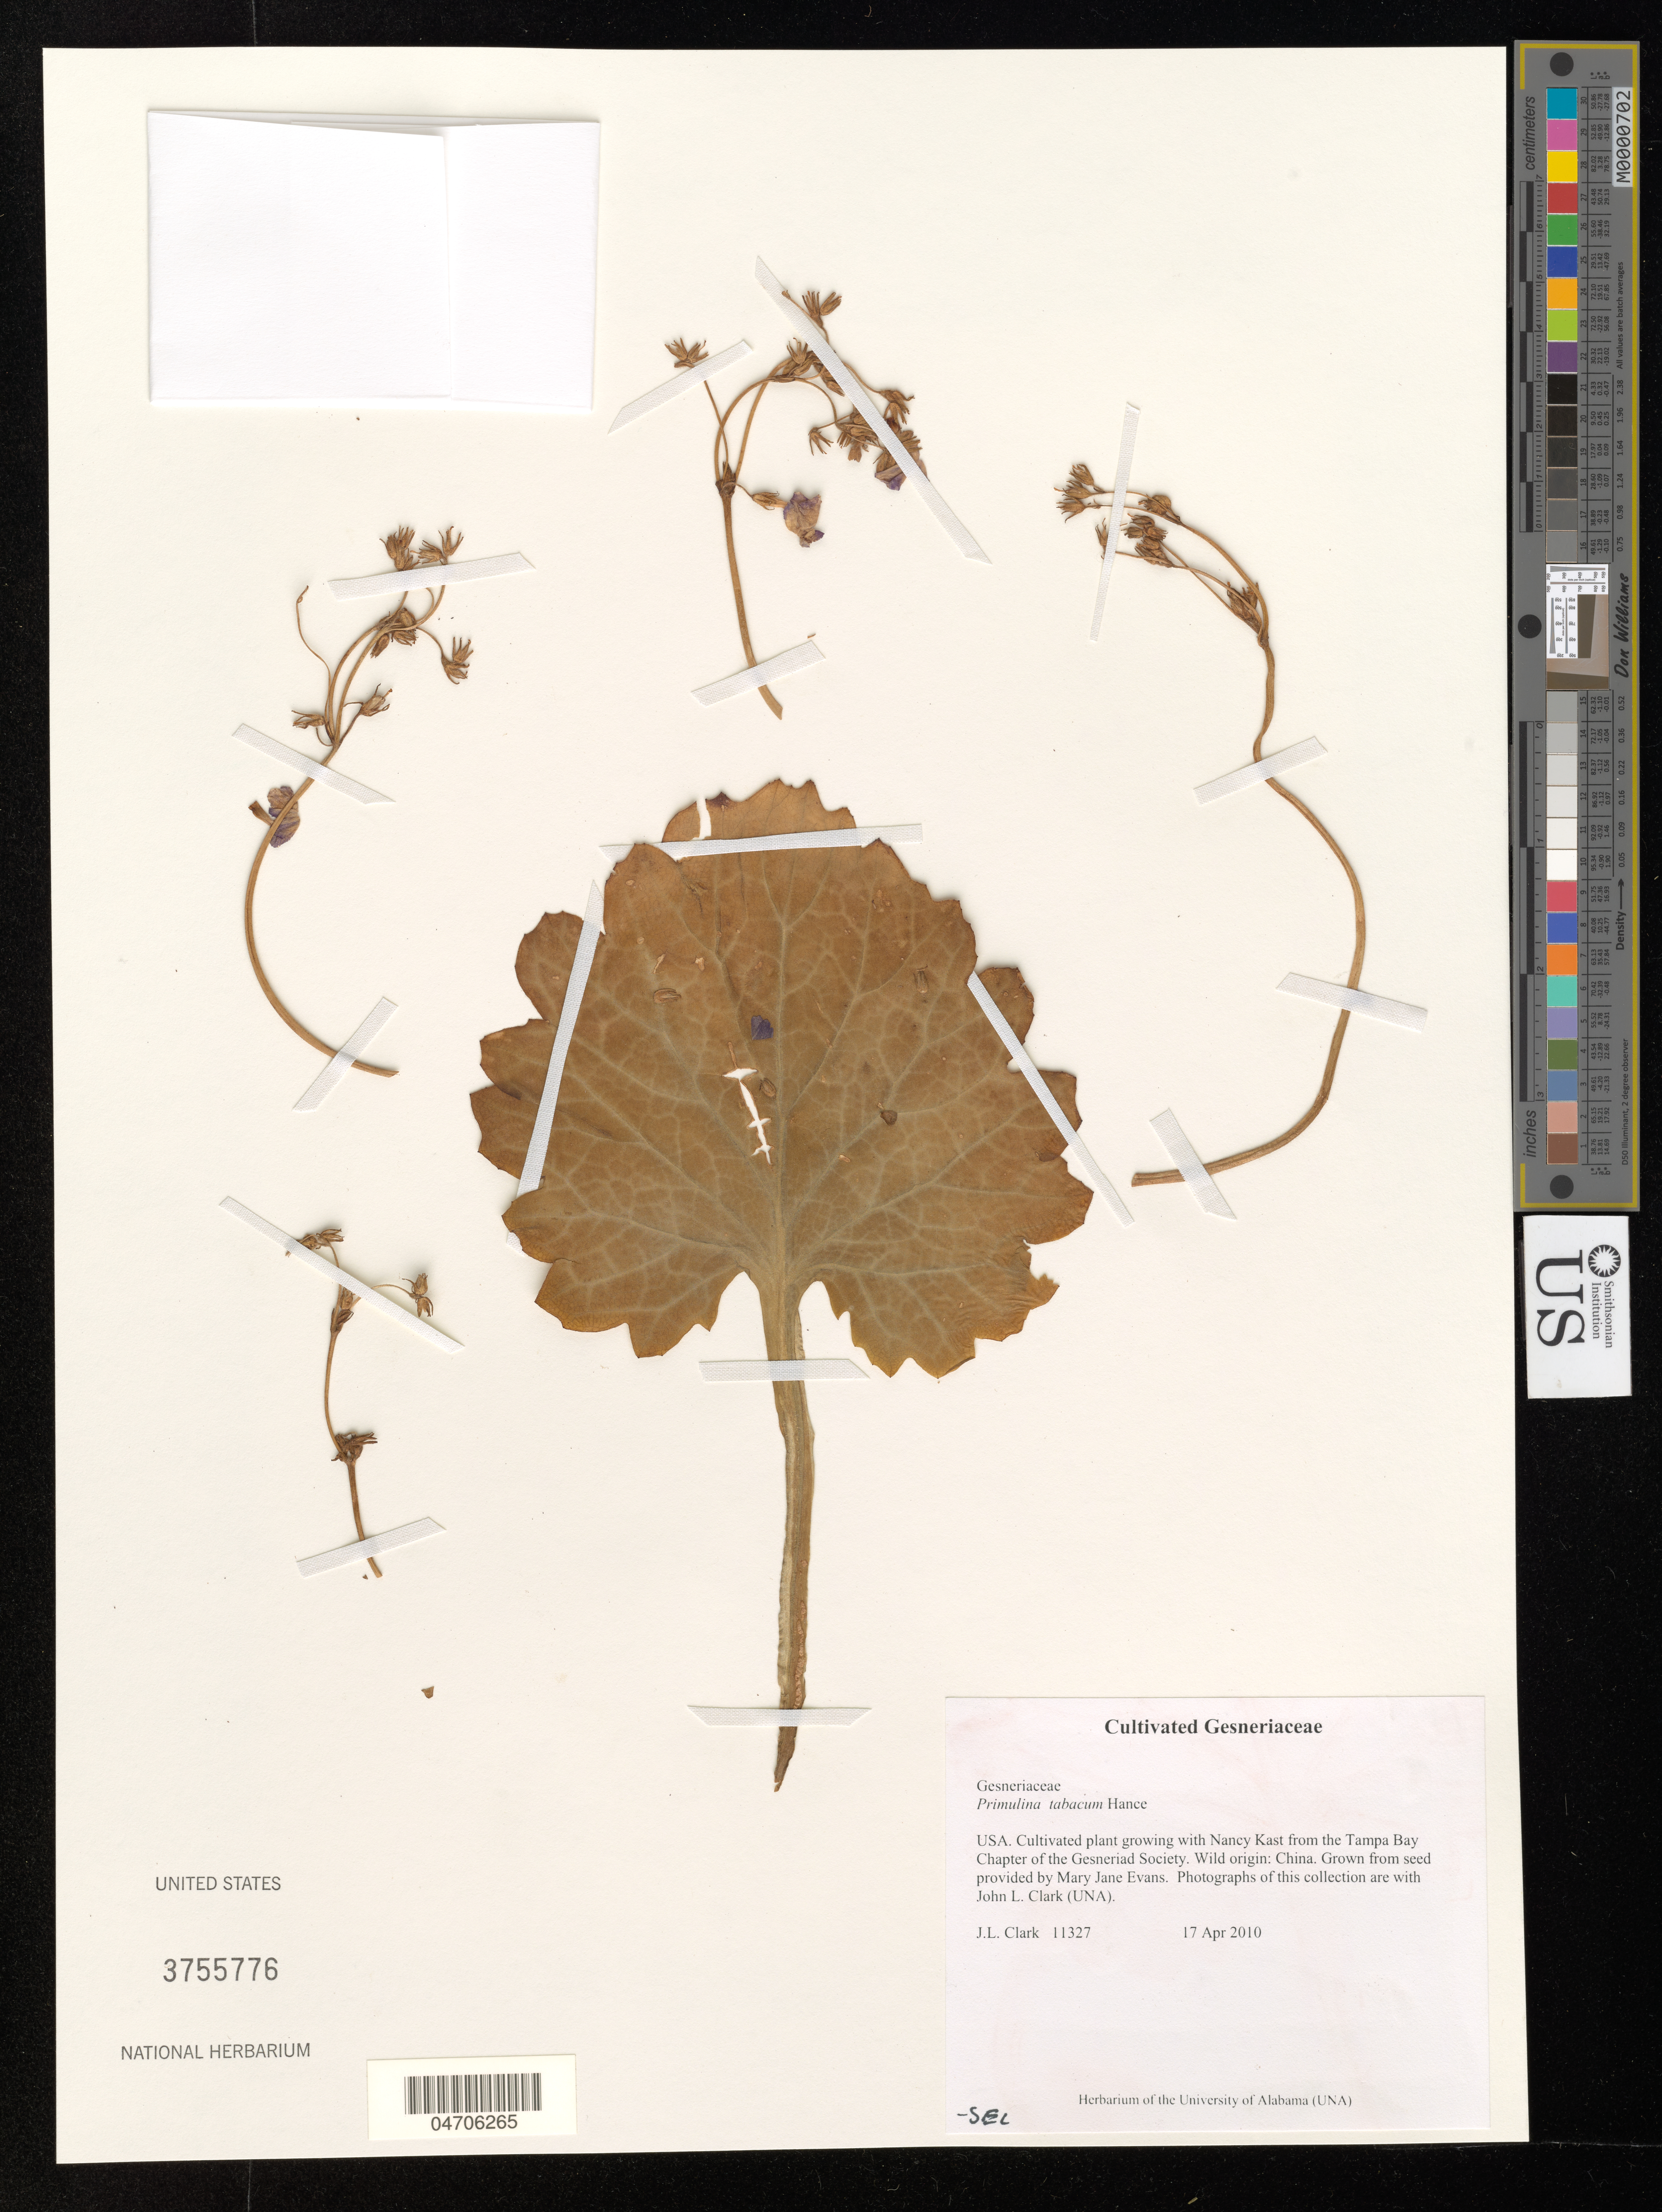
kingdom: Plantae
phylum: Tracheophyta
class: Magnoliopsida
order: Lamiales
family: Gesneriaceae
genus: Primulina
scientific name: Primulina tabacum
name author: Hance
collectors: J. L. Clark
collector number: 11327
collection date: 2010-04-17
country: United States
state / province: Florida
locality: With Nancy Kast from the Tampa Bay Chapter of the Gesneriad Society.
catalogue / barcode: US 3755776